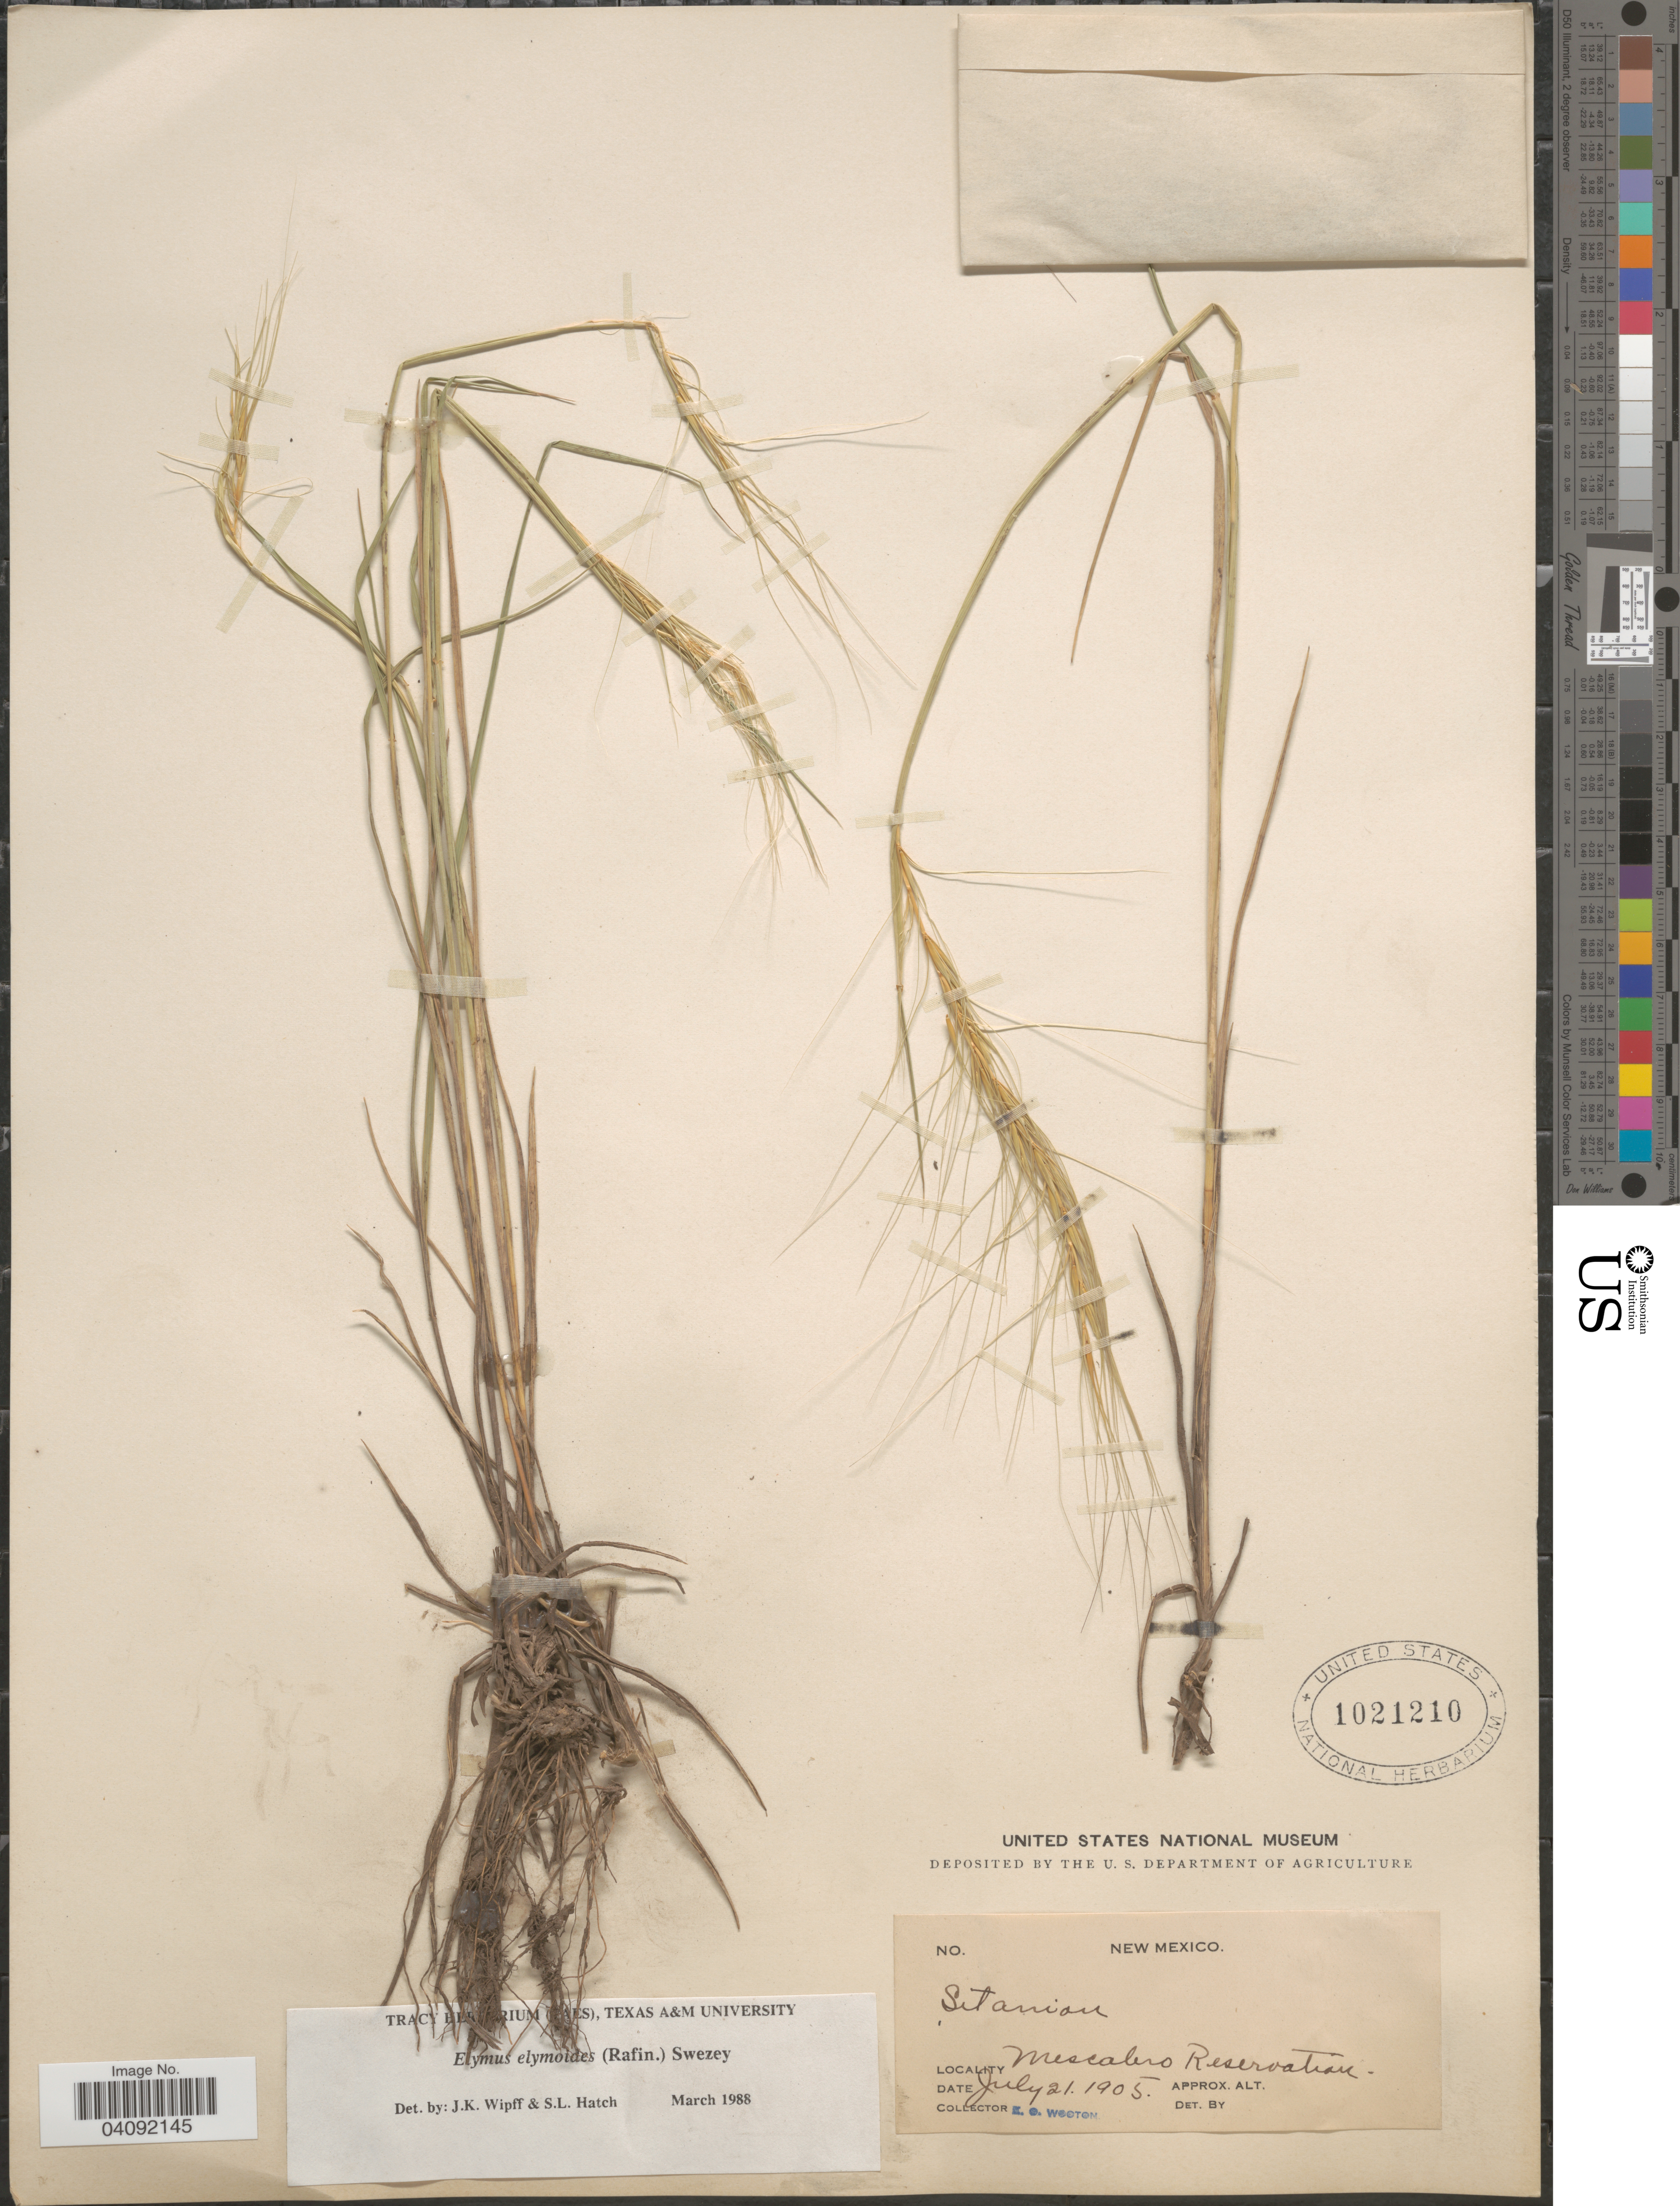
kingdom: Plantae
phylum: Tracheophyta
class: Liliopsida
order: Poales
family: Poaceae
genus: Elymus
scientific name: Elymus elymoides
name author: (Raf.) Swezey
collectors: E. O. Wooton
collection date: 1905-07-21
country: United States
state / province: New Mexico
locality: Mescalero Reservation.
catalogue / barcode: US 1021210